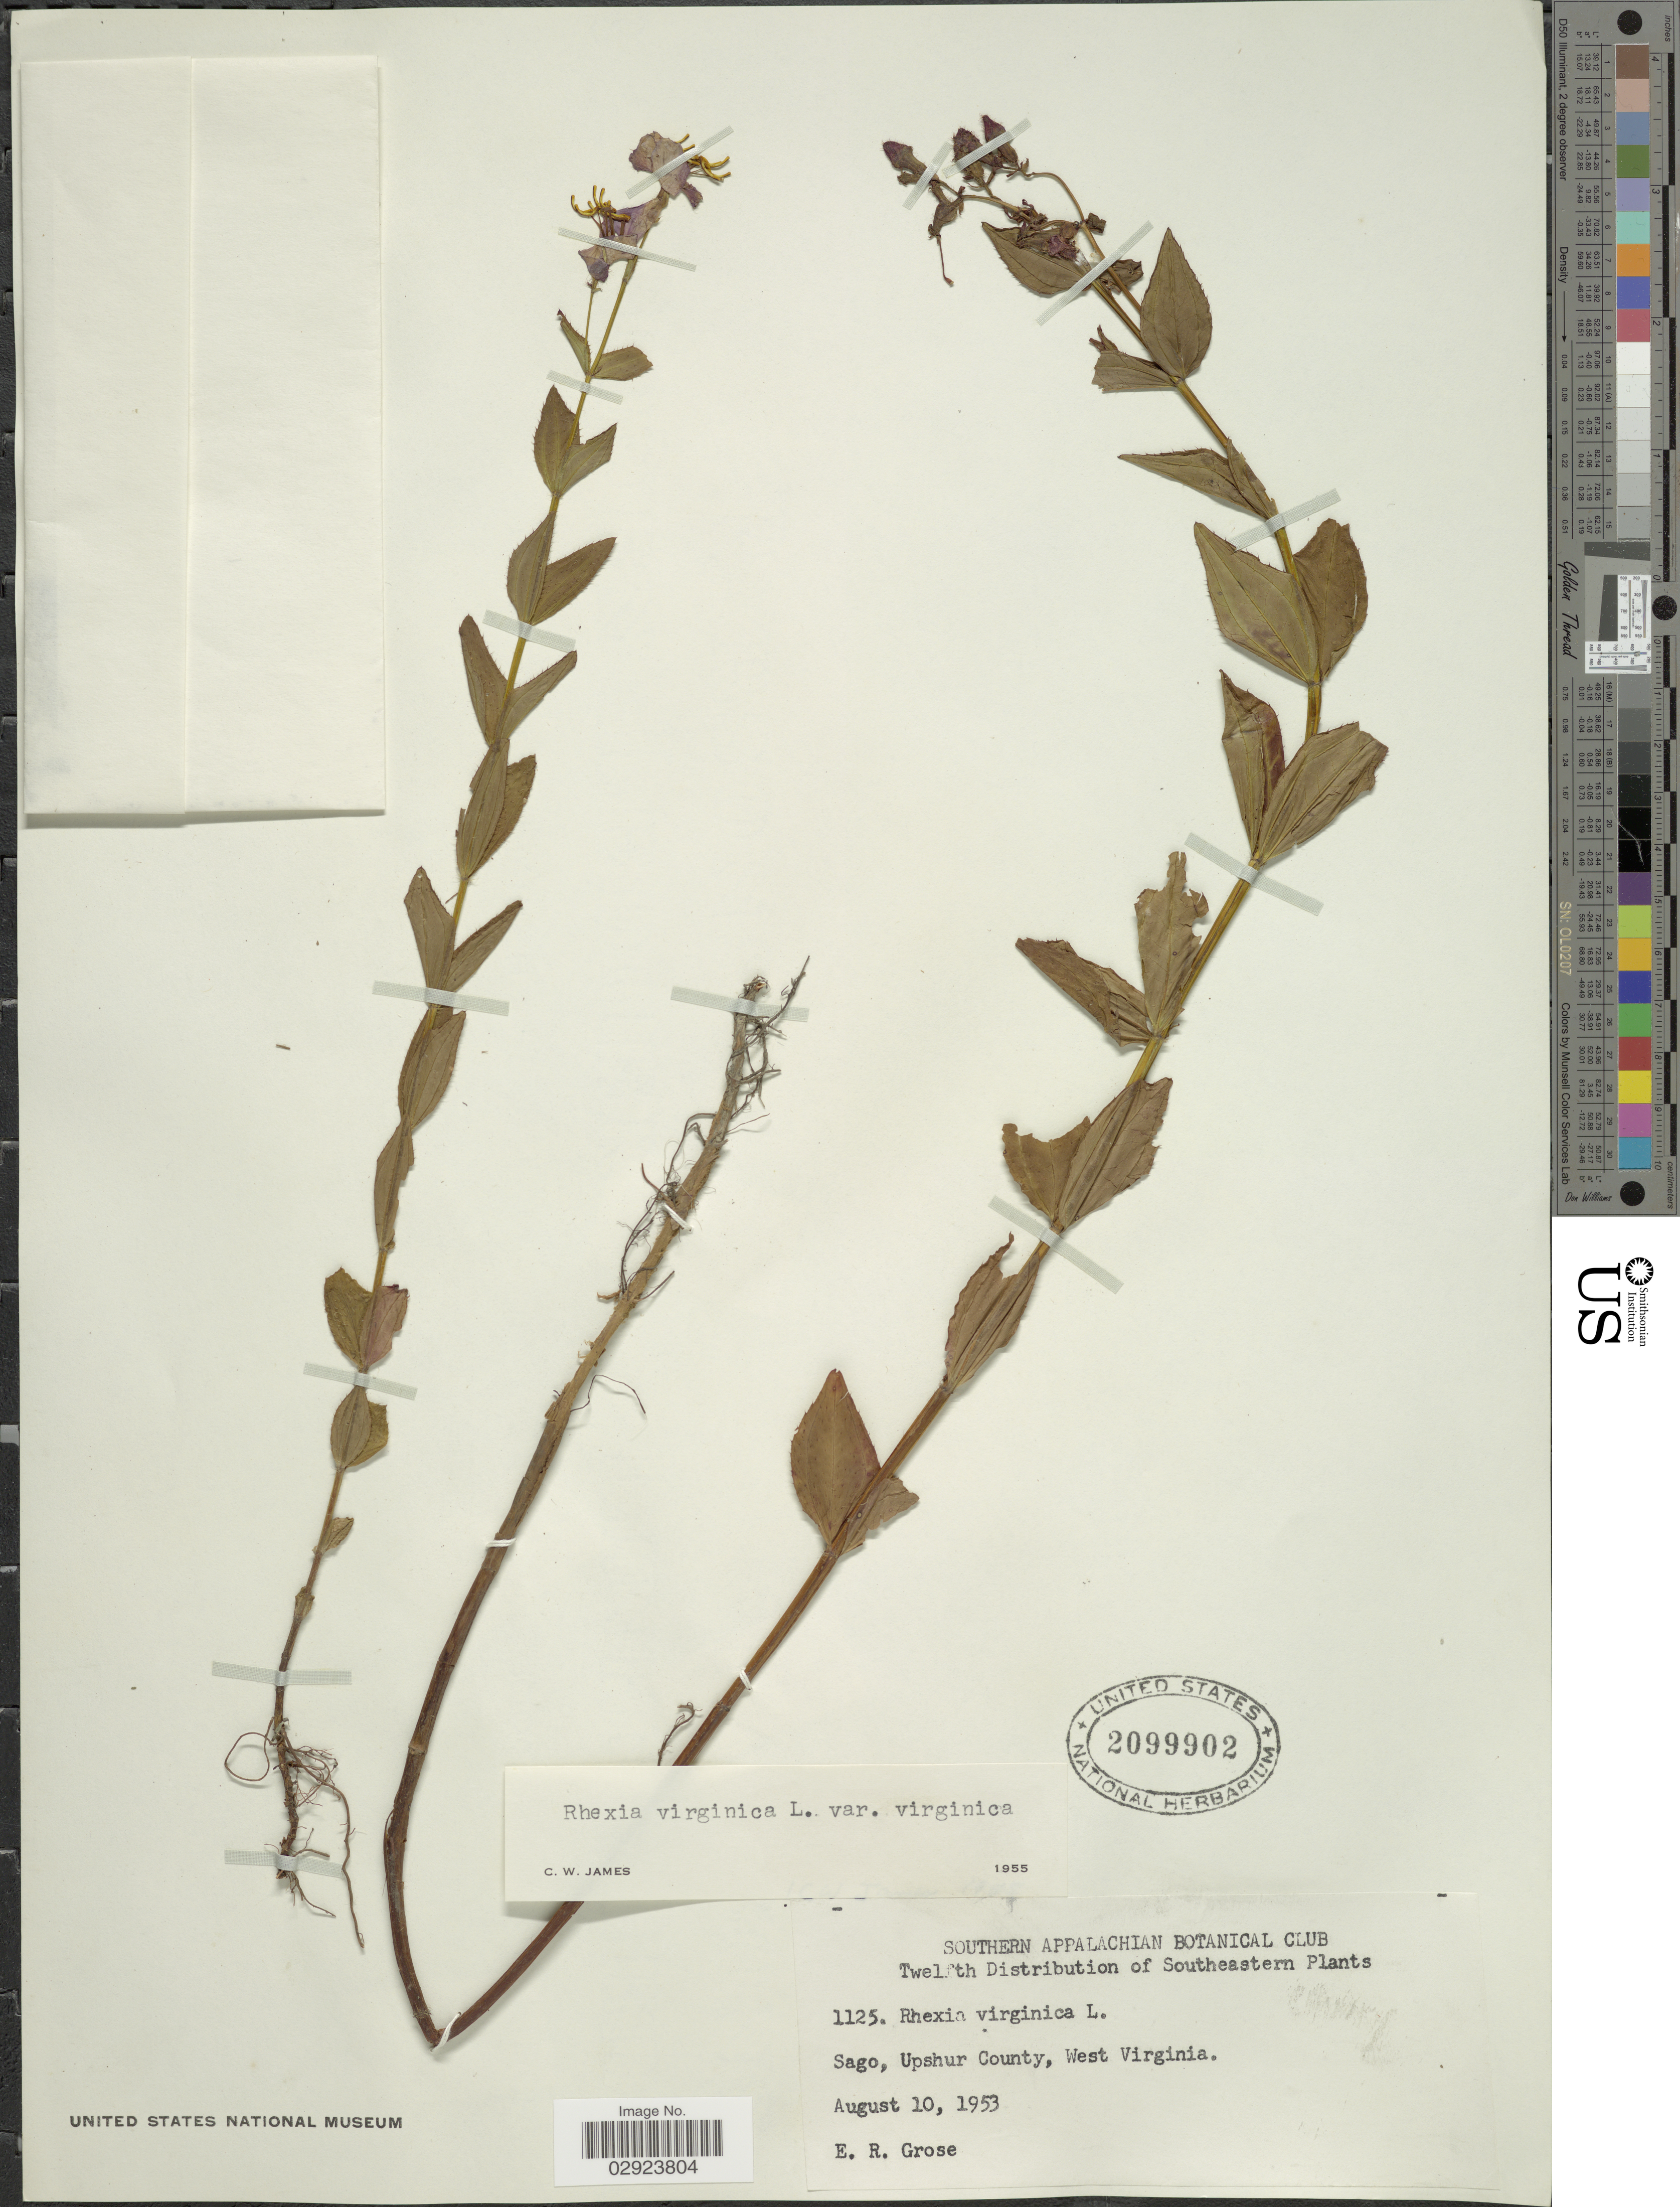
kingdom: Plantae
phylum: Tracheophyta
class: Magnoliopsida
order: Myrtales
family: Melastomataceae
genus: Rhexia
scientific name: Rhexia virginica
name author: L.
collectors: E. Grose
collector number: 1125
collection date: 1953-08-10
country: United States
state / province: West Virginia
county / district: Upshur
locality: Sago, Upshur County.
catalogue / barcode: US 2099902